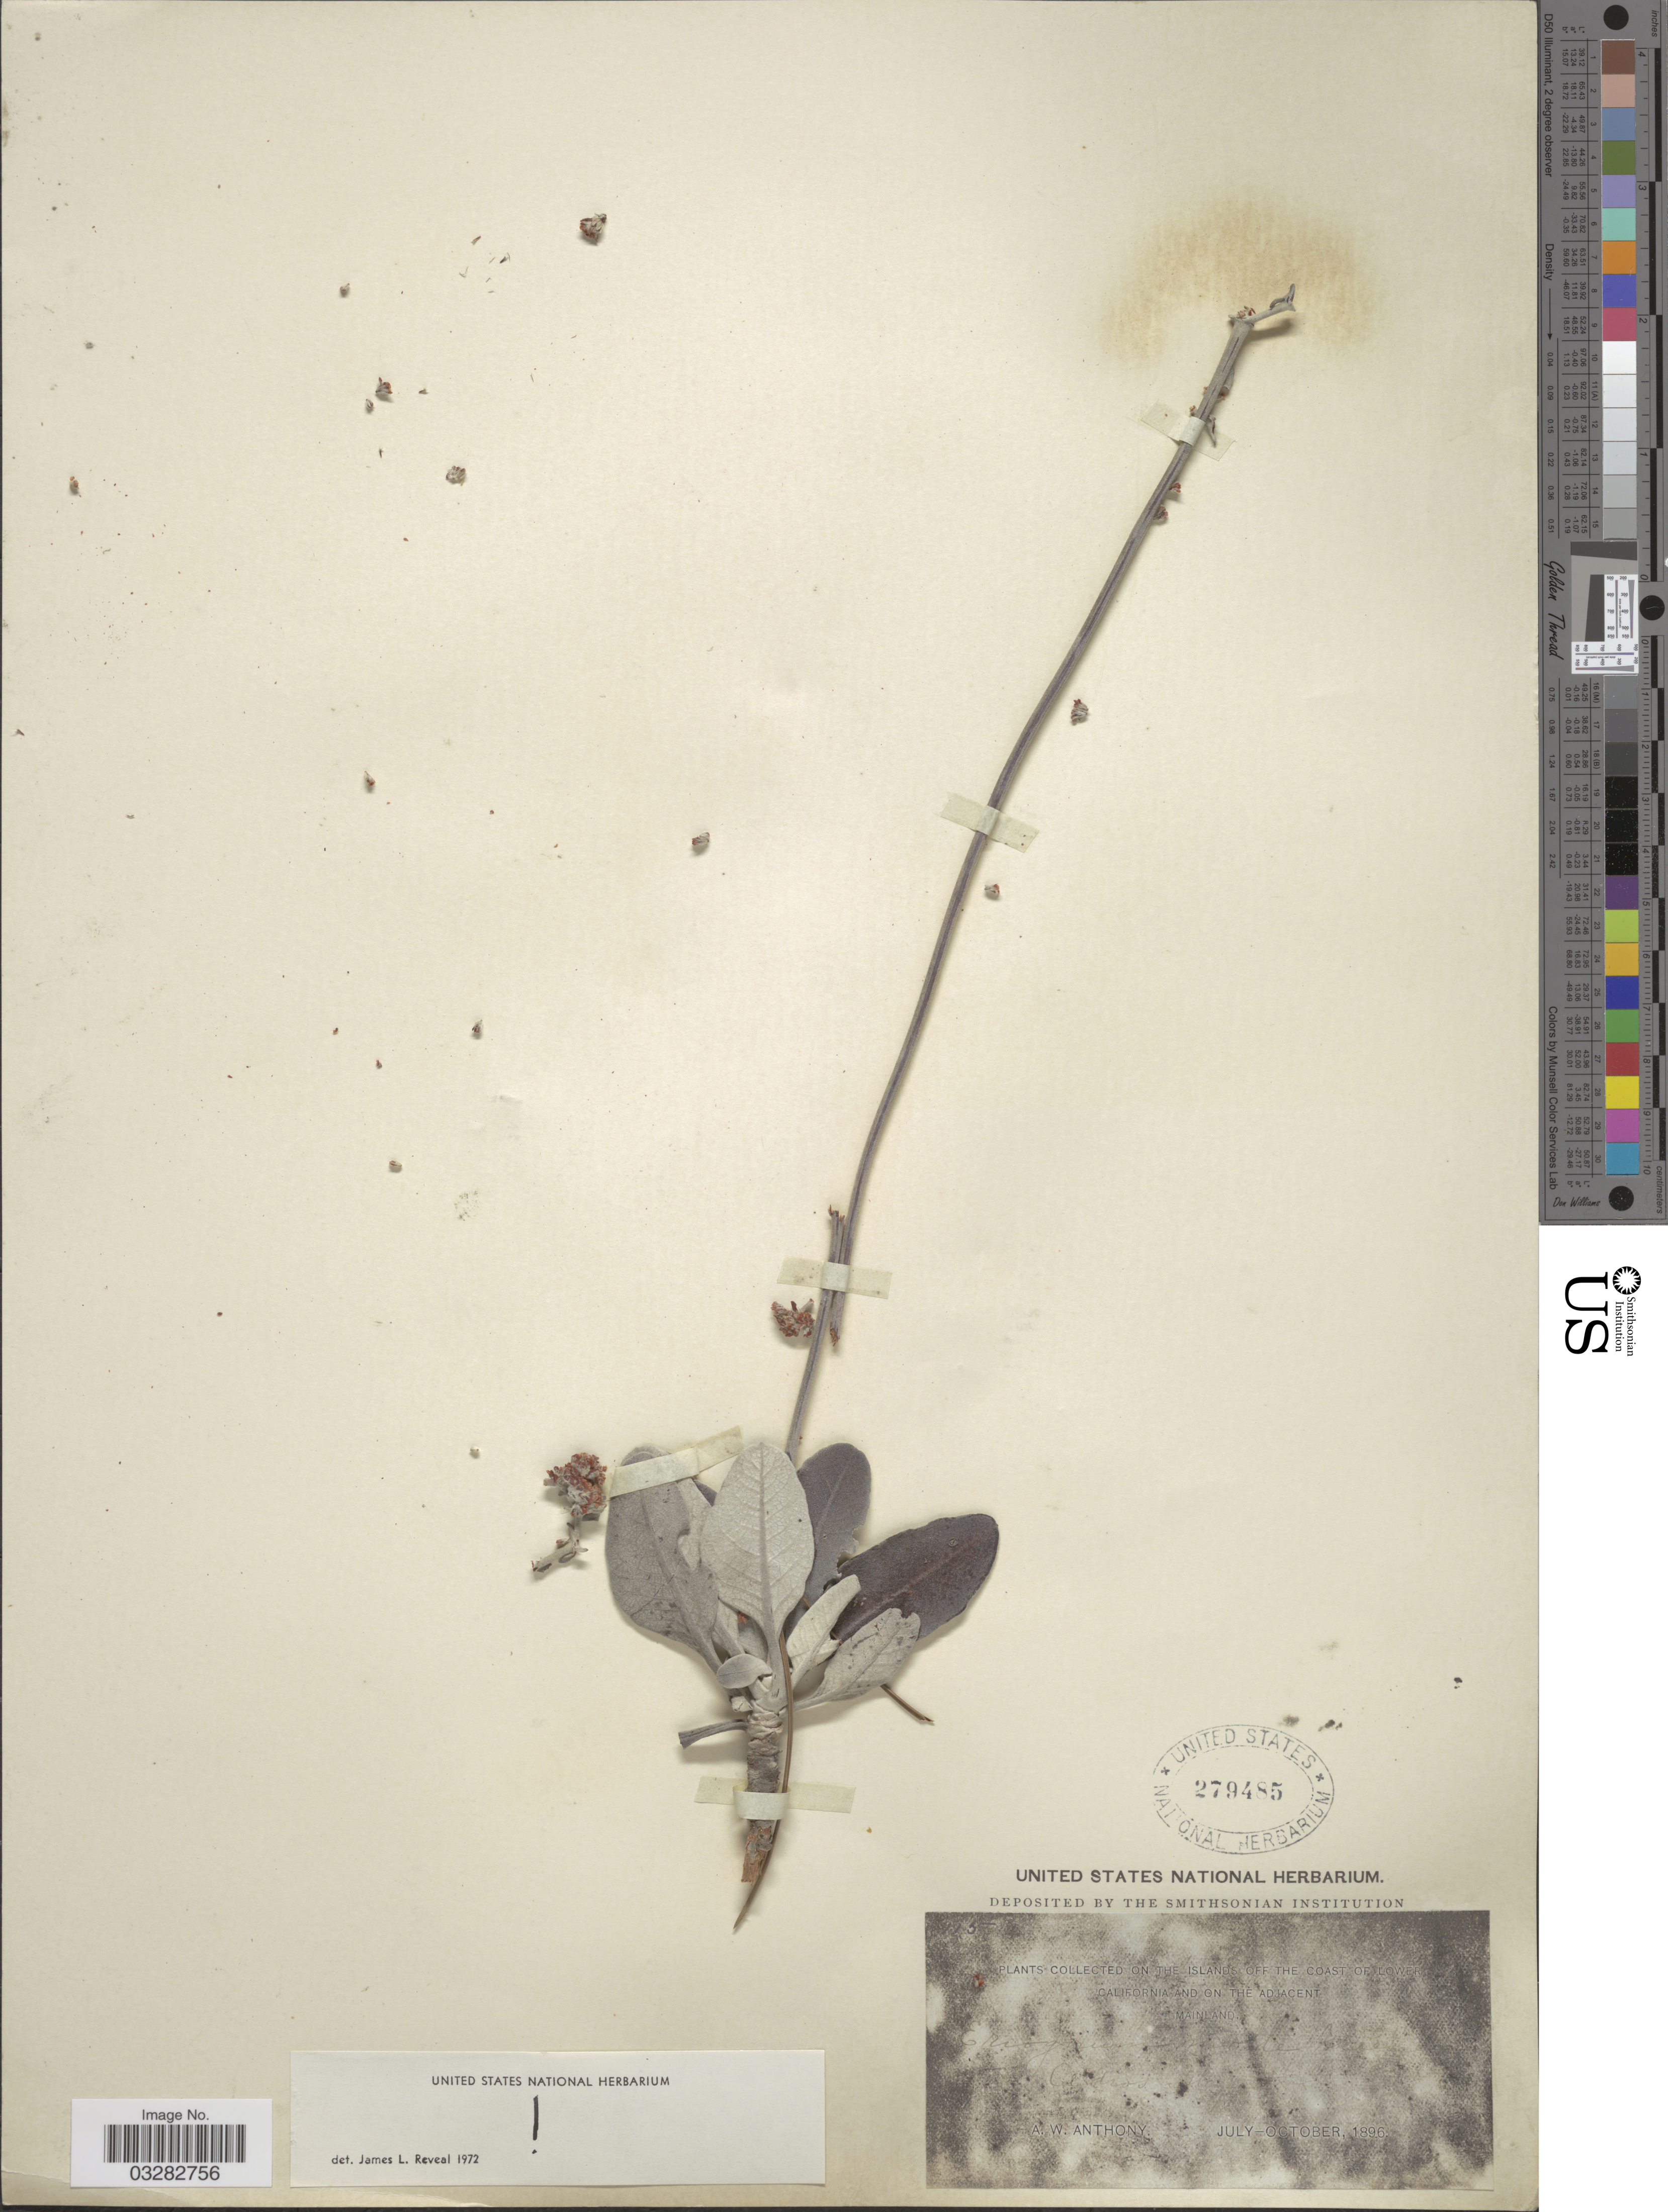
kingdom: Plantae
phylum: Tracheophyta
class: Magnoliopsida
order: Caryophyllales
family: Polygonaceae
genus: Eriogonum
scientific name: Eriogonum molle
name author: S.W. Greene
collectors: A. W. Anthony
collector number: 115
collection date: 1896-07/1896-10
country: Mexico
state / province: Baja California Norte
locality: Islands off the coast of Lower California and on the adjacent mainland. Cedros Island.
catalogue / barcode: US 279485